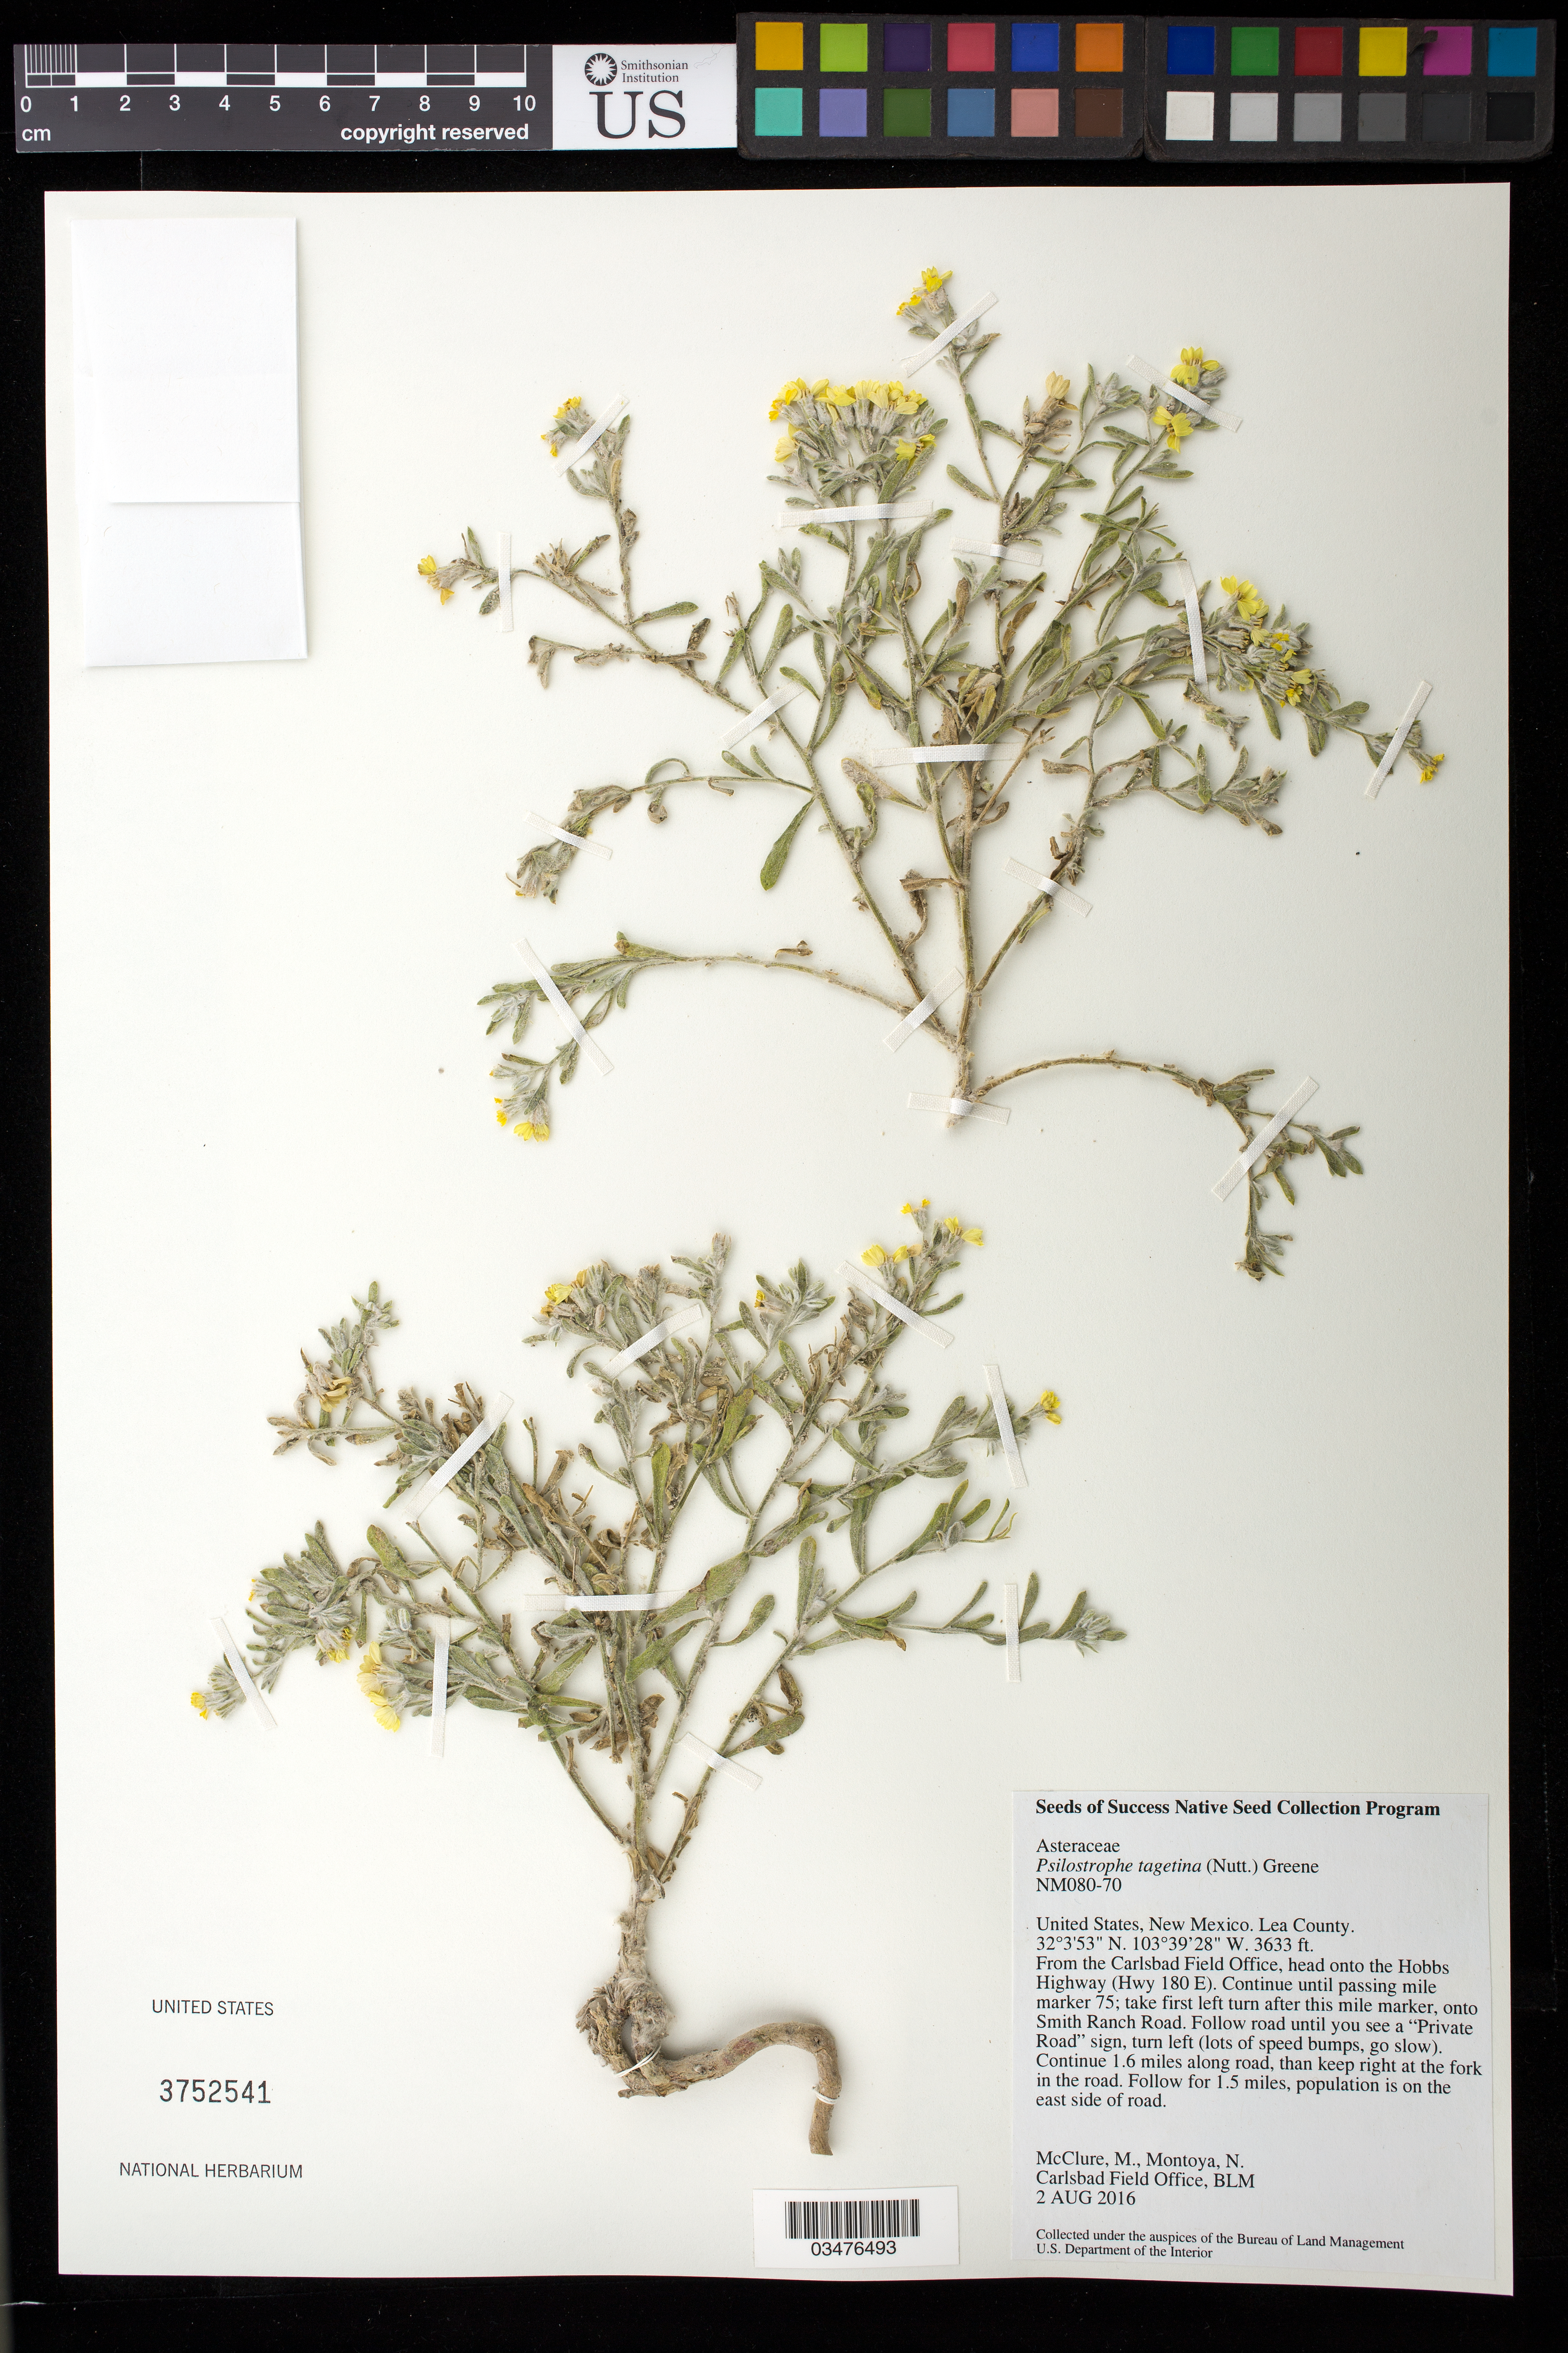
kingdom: Plantae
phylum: Tracheophyta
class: Magnoliopsida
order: Asterales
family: Asteraceae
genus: Psilostrophe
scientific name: Psilostrophe tagetina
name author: (Nutt.) Greene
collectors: M. McClure, N. Montoya & K. Reid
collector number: NM080-70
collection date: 2016-08-02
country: United States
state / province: New Mexico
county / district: Lea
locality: Smith Ranch Road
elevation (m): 1107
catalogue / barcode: US 3752541